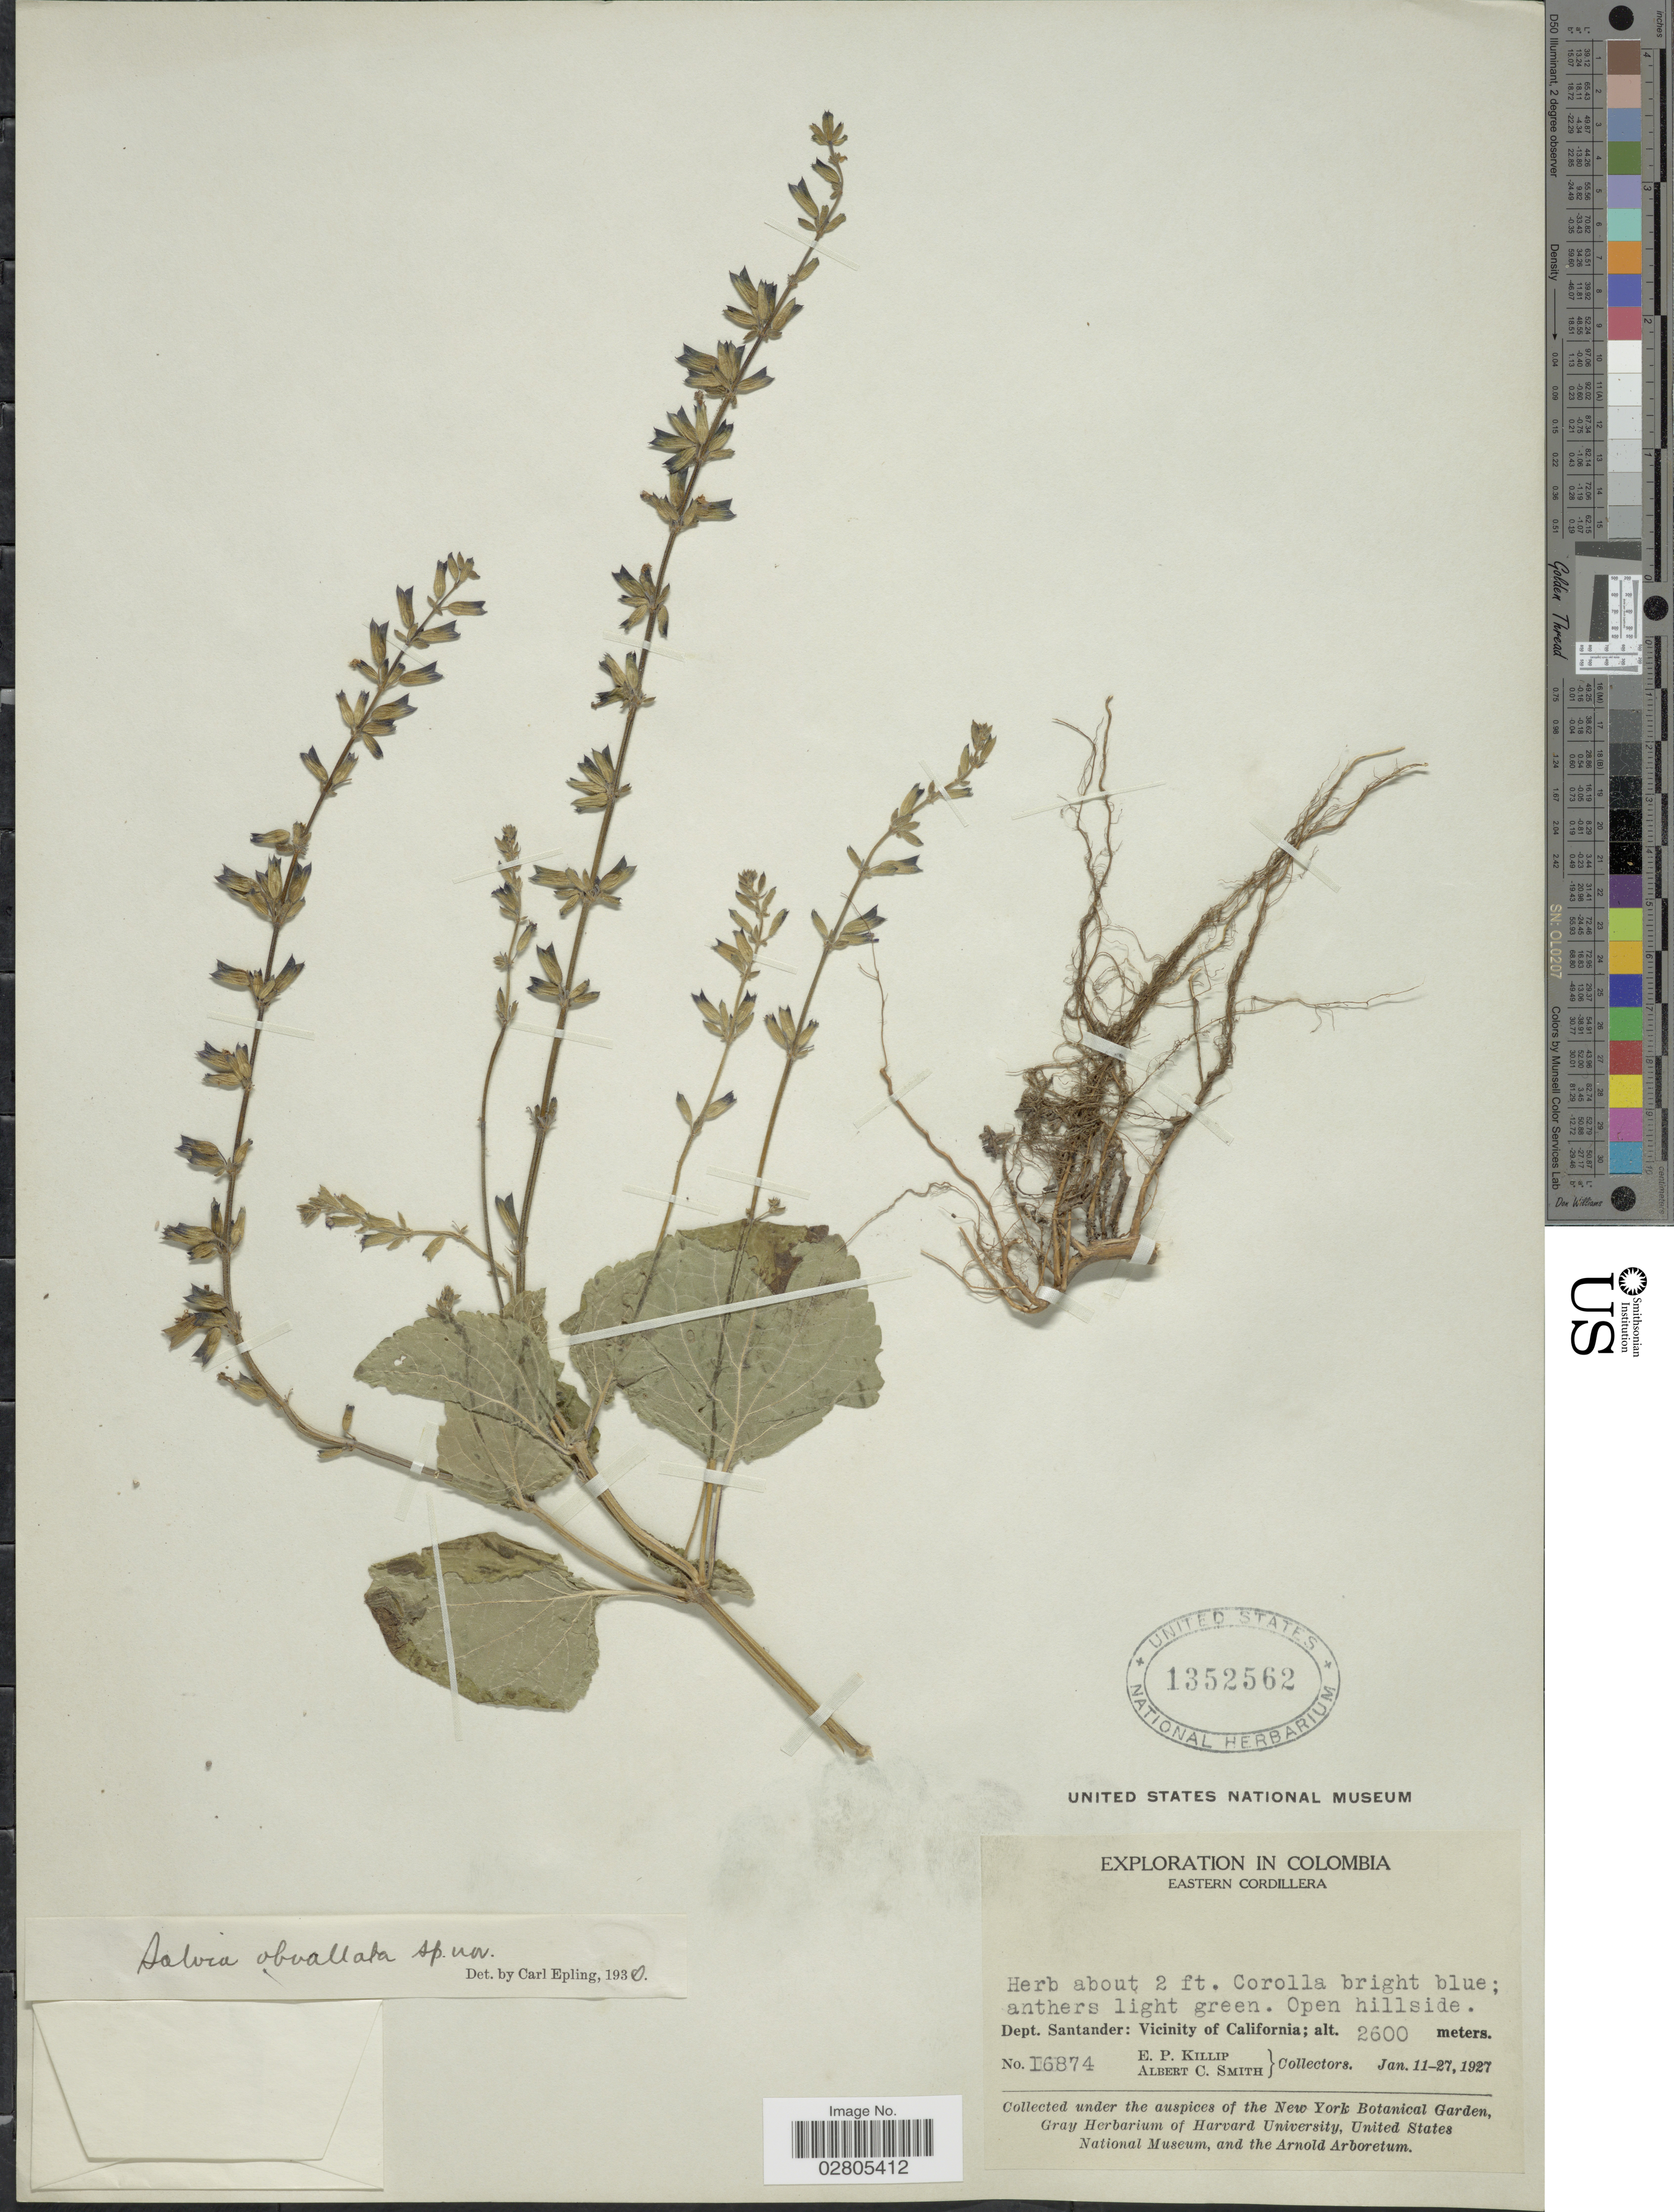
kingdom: Plantae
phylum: Tracheophyta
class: Magnoliopsida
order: Lamiales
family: Lamiaceae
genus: Salvia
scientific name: Salvia tiliifolia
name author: Vahl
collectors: E. P. Killip & A. C. Smith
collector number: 16874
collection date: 1927-01-11/1927-01-27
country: Colombia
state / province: Santander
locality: Eastern Cordillera. Dept. Santander: Vicinity of California.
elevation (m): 2600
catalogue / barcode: US 1352562